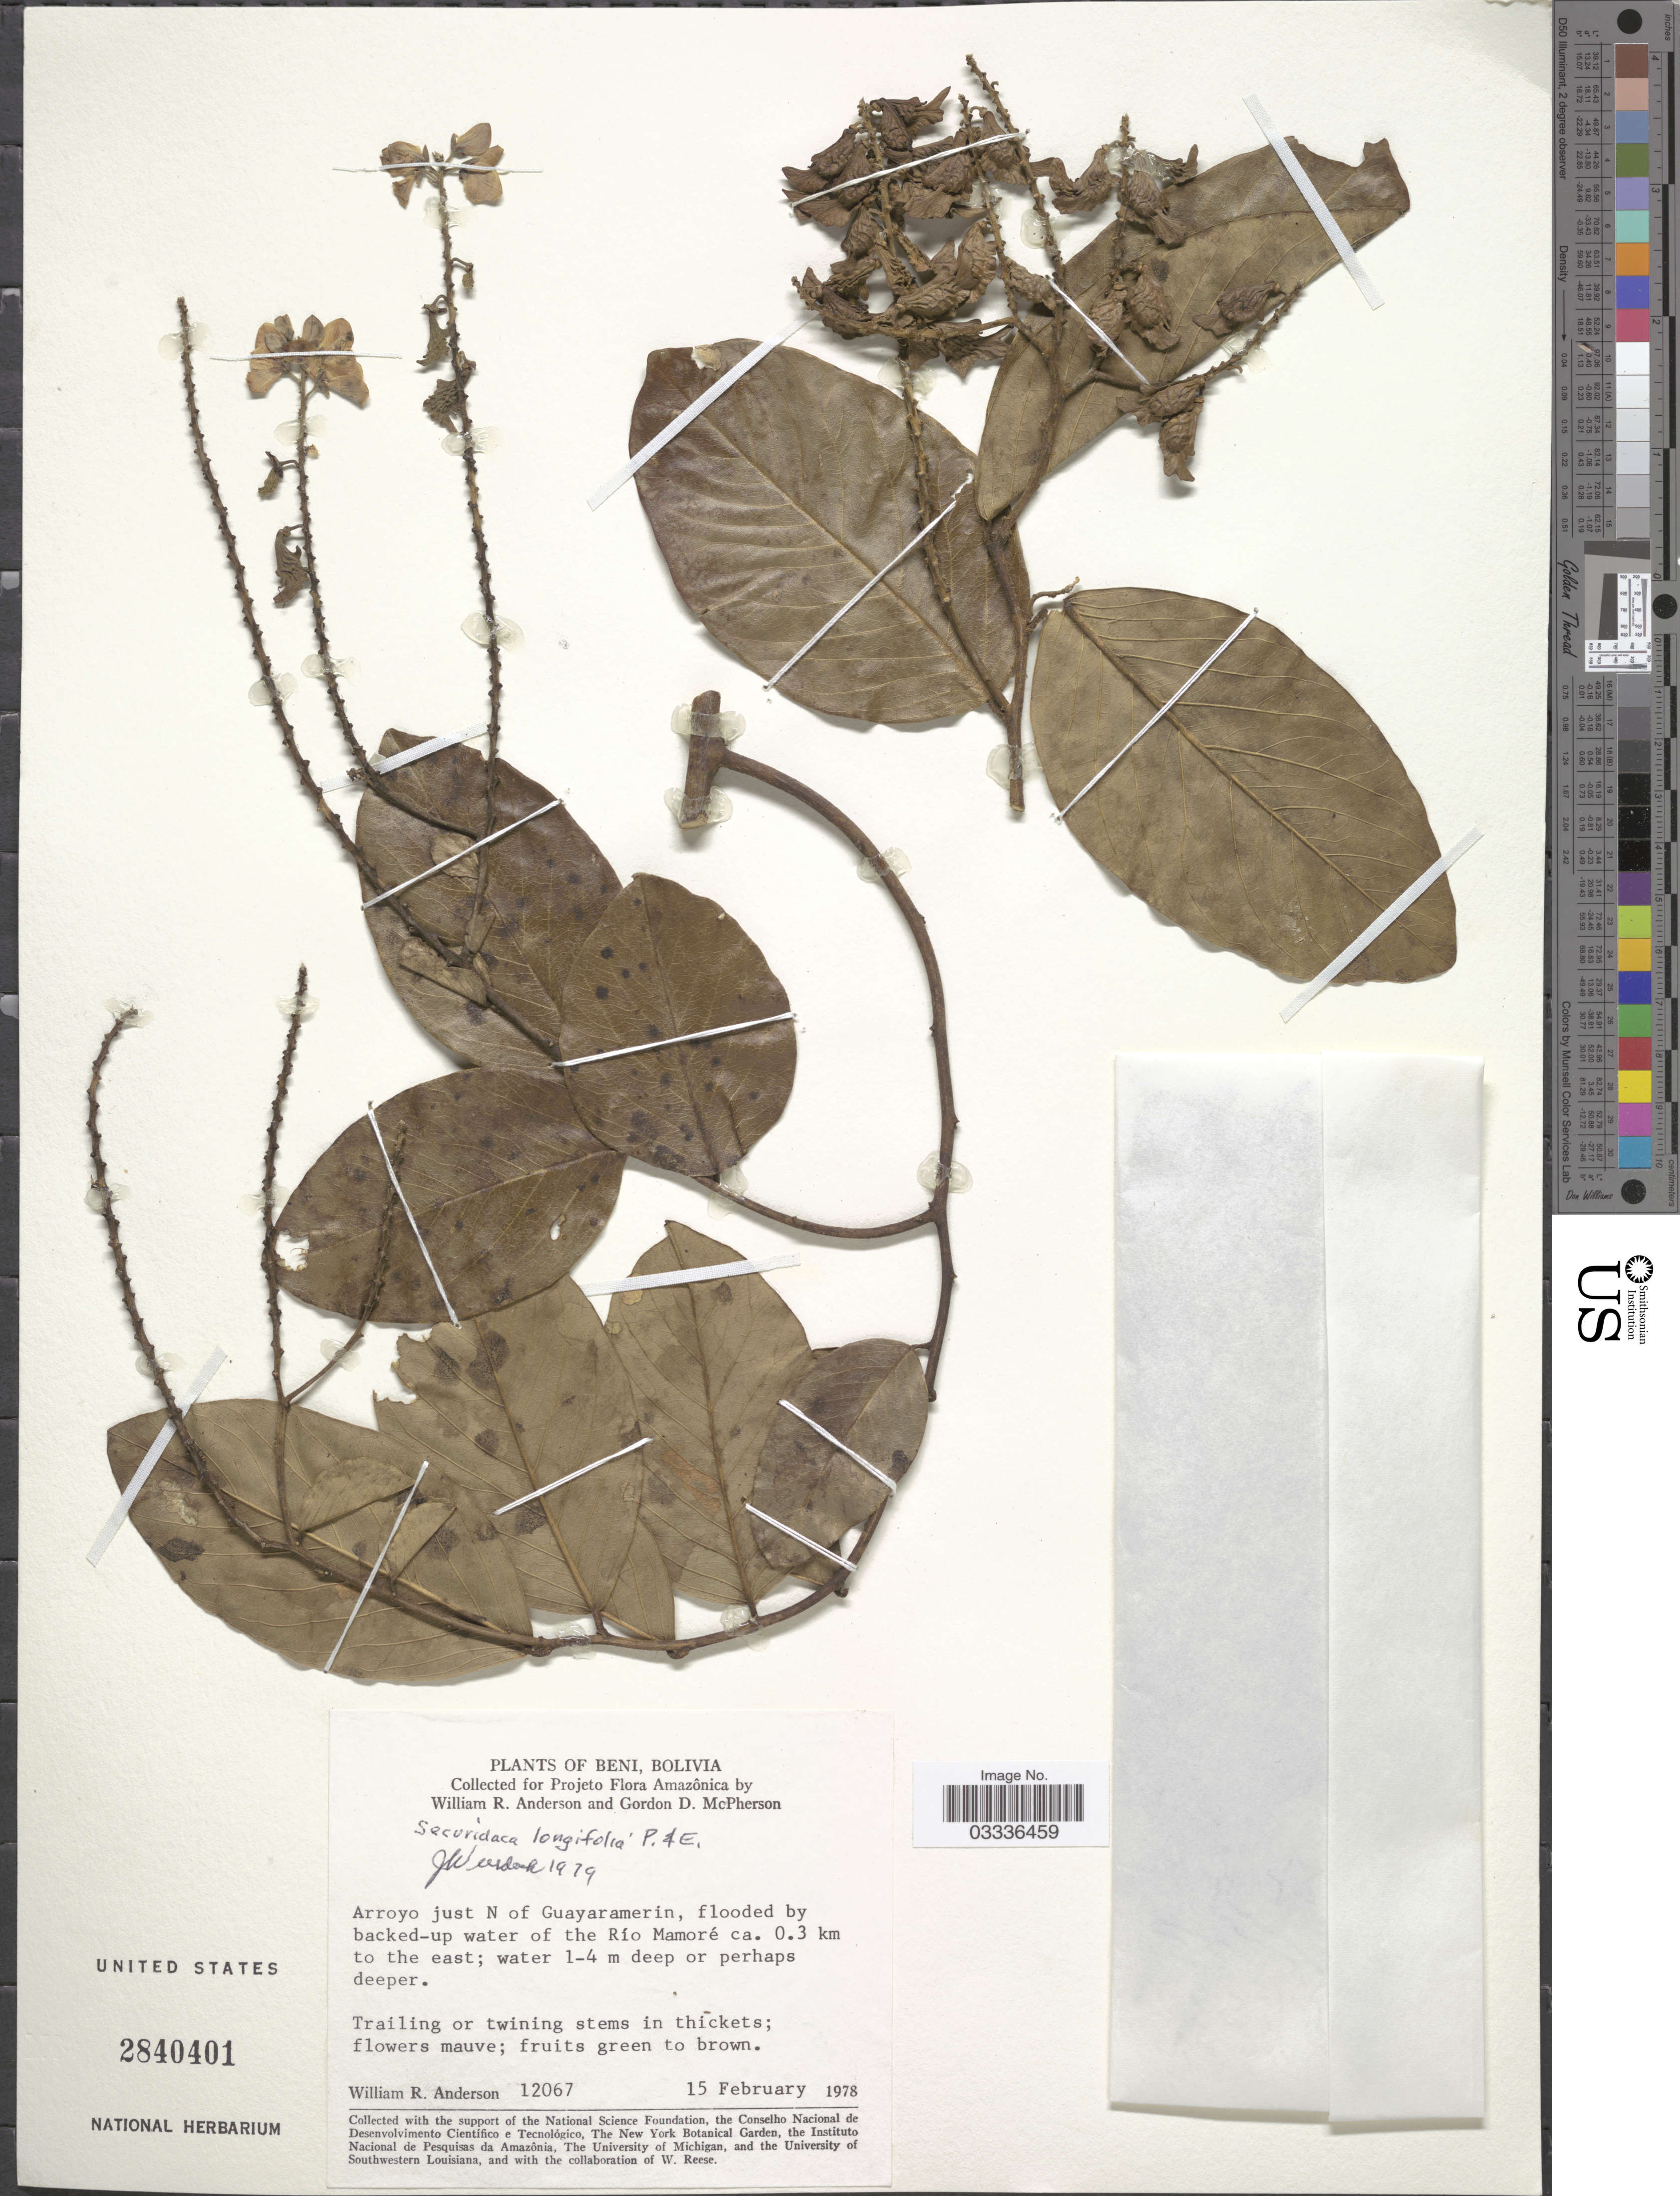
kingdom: Plantae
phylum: Tracheophyta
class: Magnoliopsida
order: Fabales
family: Polygalaceae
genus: Securidaca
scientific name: Securidaca longifolia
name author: Poepp. & Endl.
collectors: W. R. Anderson & G. D. McPherson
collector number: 12067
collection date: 1978-02-15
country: Bolivia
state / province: Beni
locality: Arroyo just N of Guayaramerin, flooded by backed-up water of the Río Mamoré ca. 0.3 km to the east.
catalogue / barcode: US 2840401